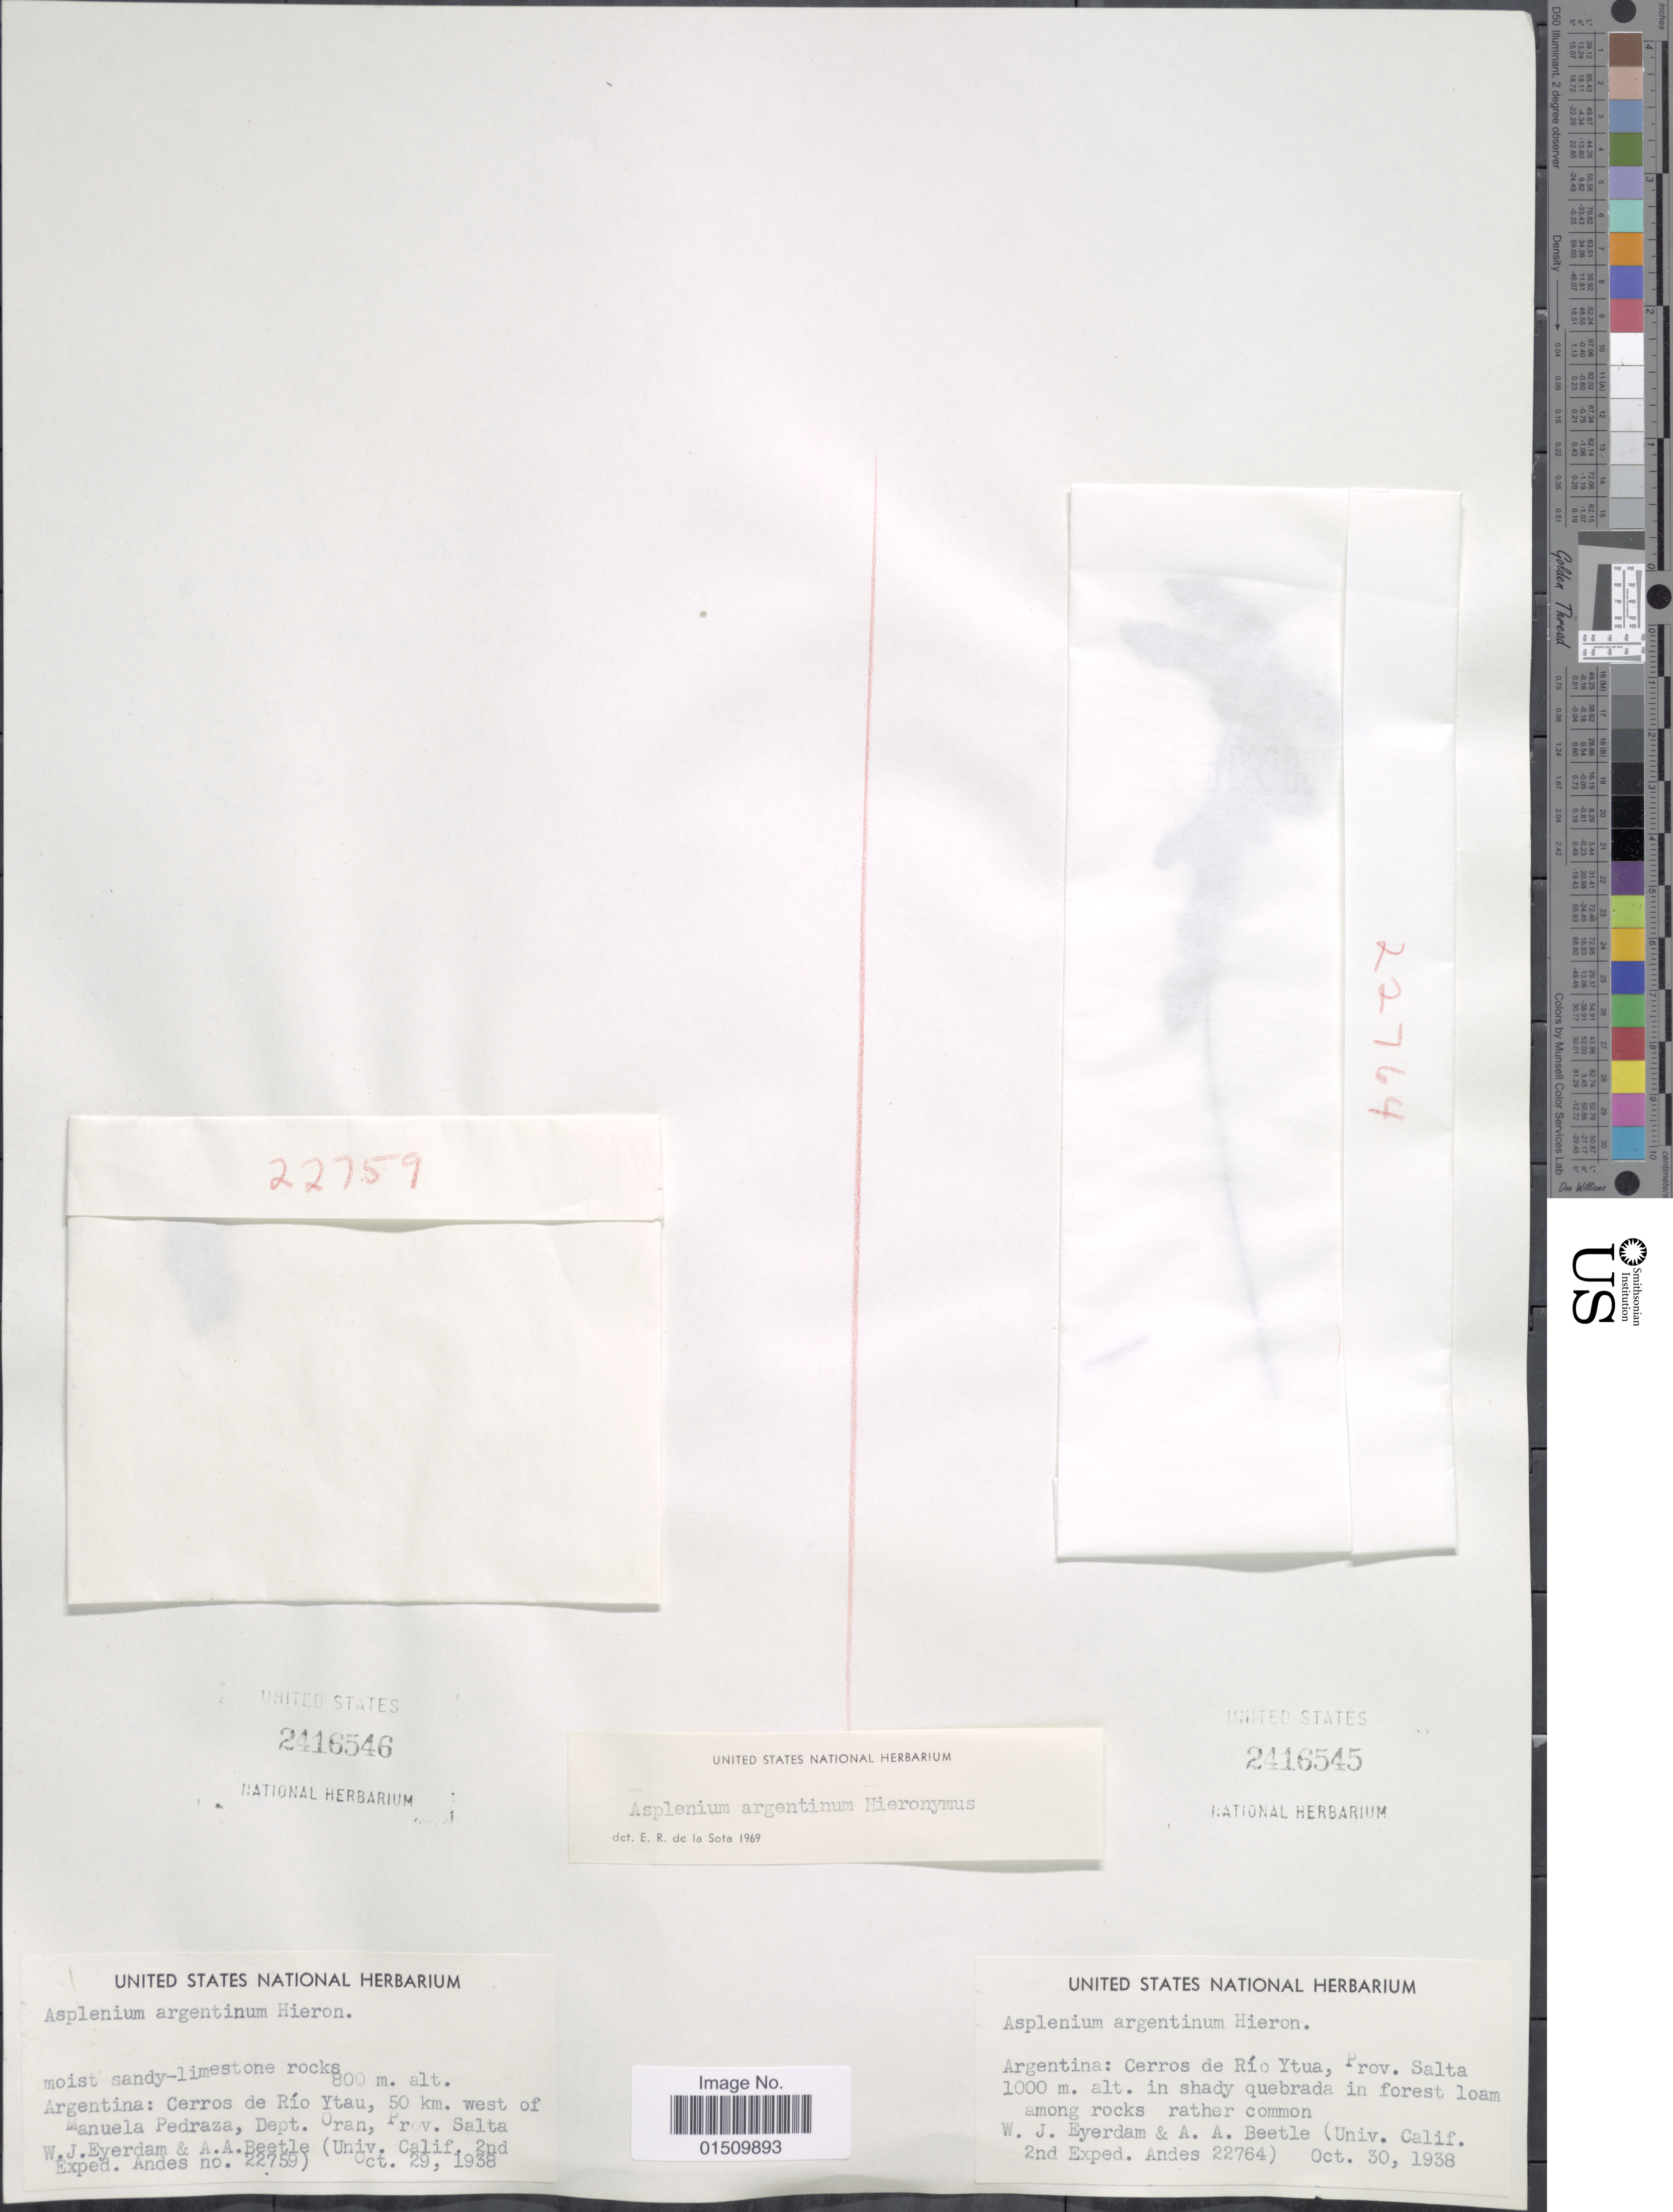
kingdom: Plantae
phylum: Tracheophyta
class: Polypodiopsida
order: Polypodiales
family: Aspleniaceae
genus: Asplenium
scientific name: Asplenium argentinum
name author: Hieron.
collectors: W. J. Eyerdam & A. A. Beetle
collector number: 22759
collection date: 1938-10-29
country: Argentina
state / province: Salta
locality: Argentina: Cerros de Rio Ytau, 50 km.west of Manuela Pedraza, Dept. Oran.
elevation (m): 800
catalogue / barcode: US 2416546